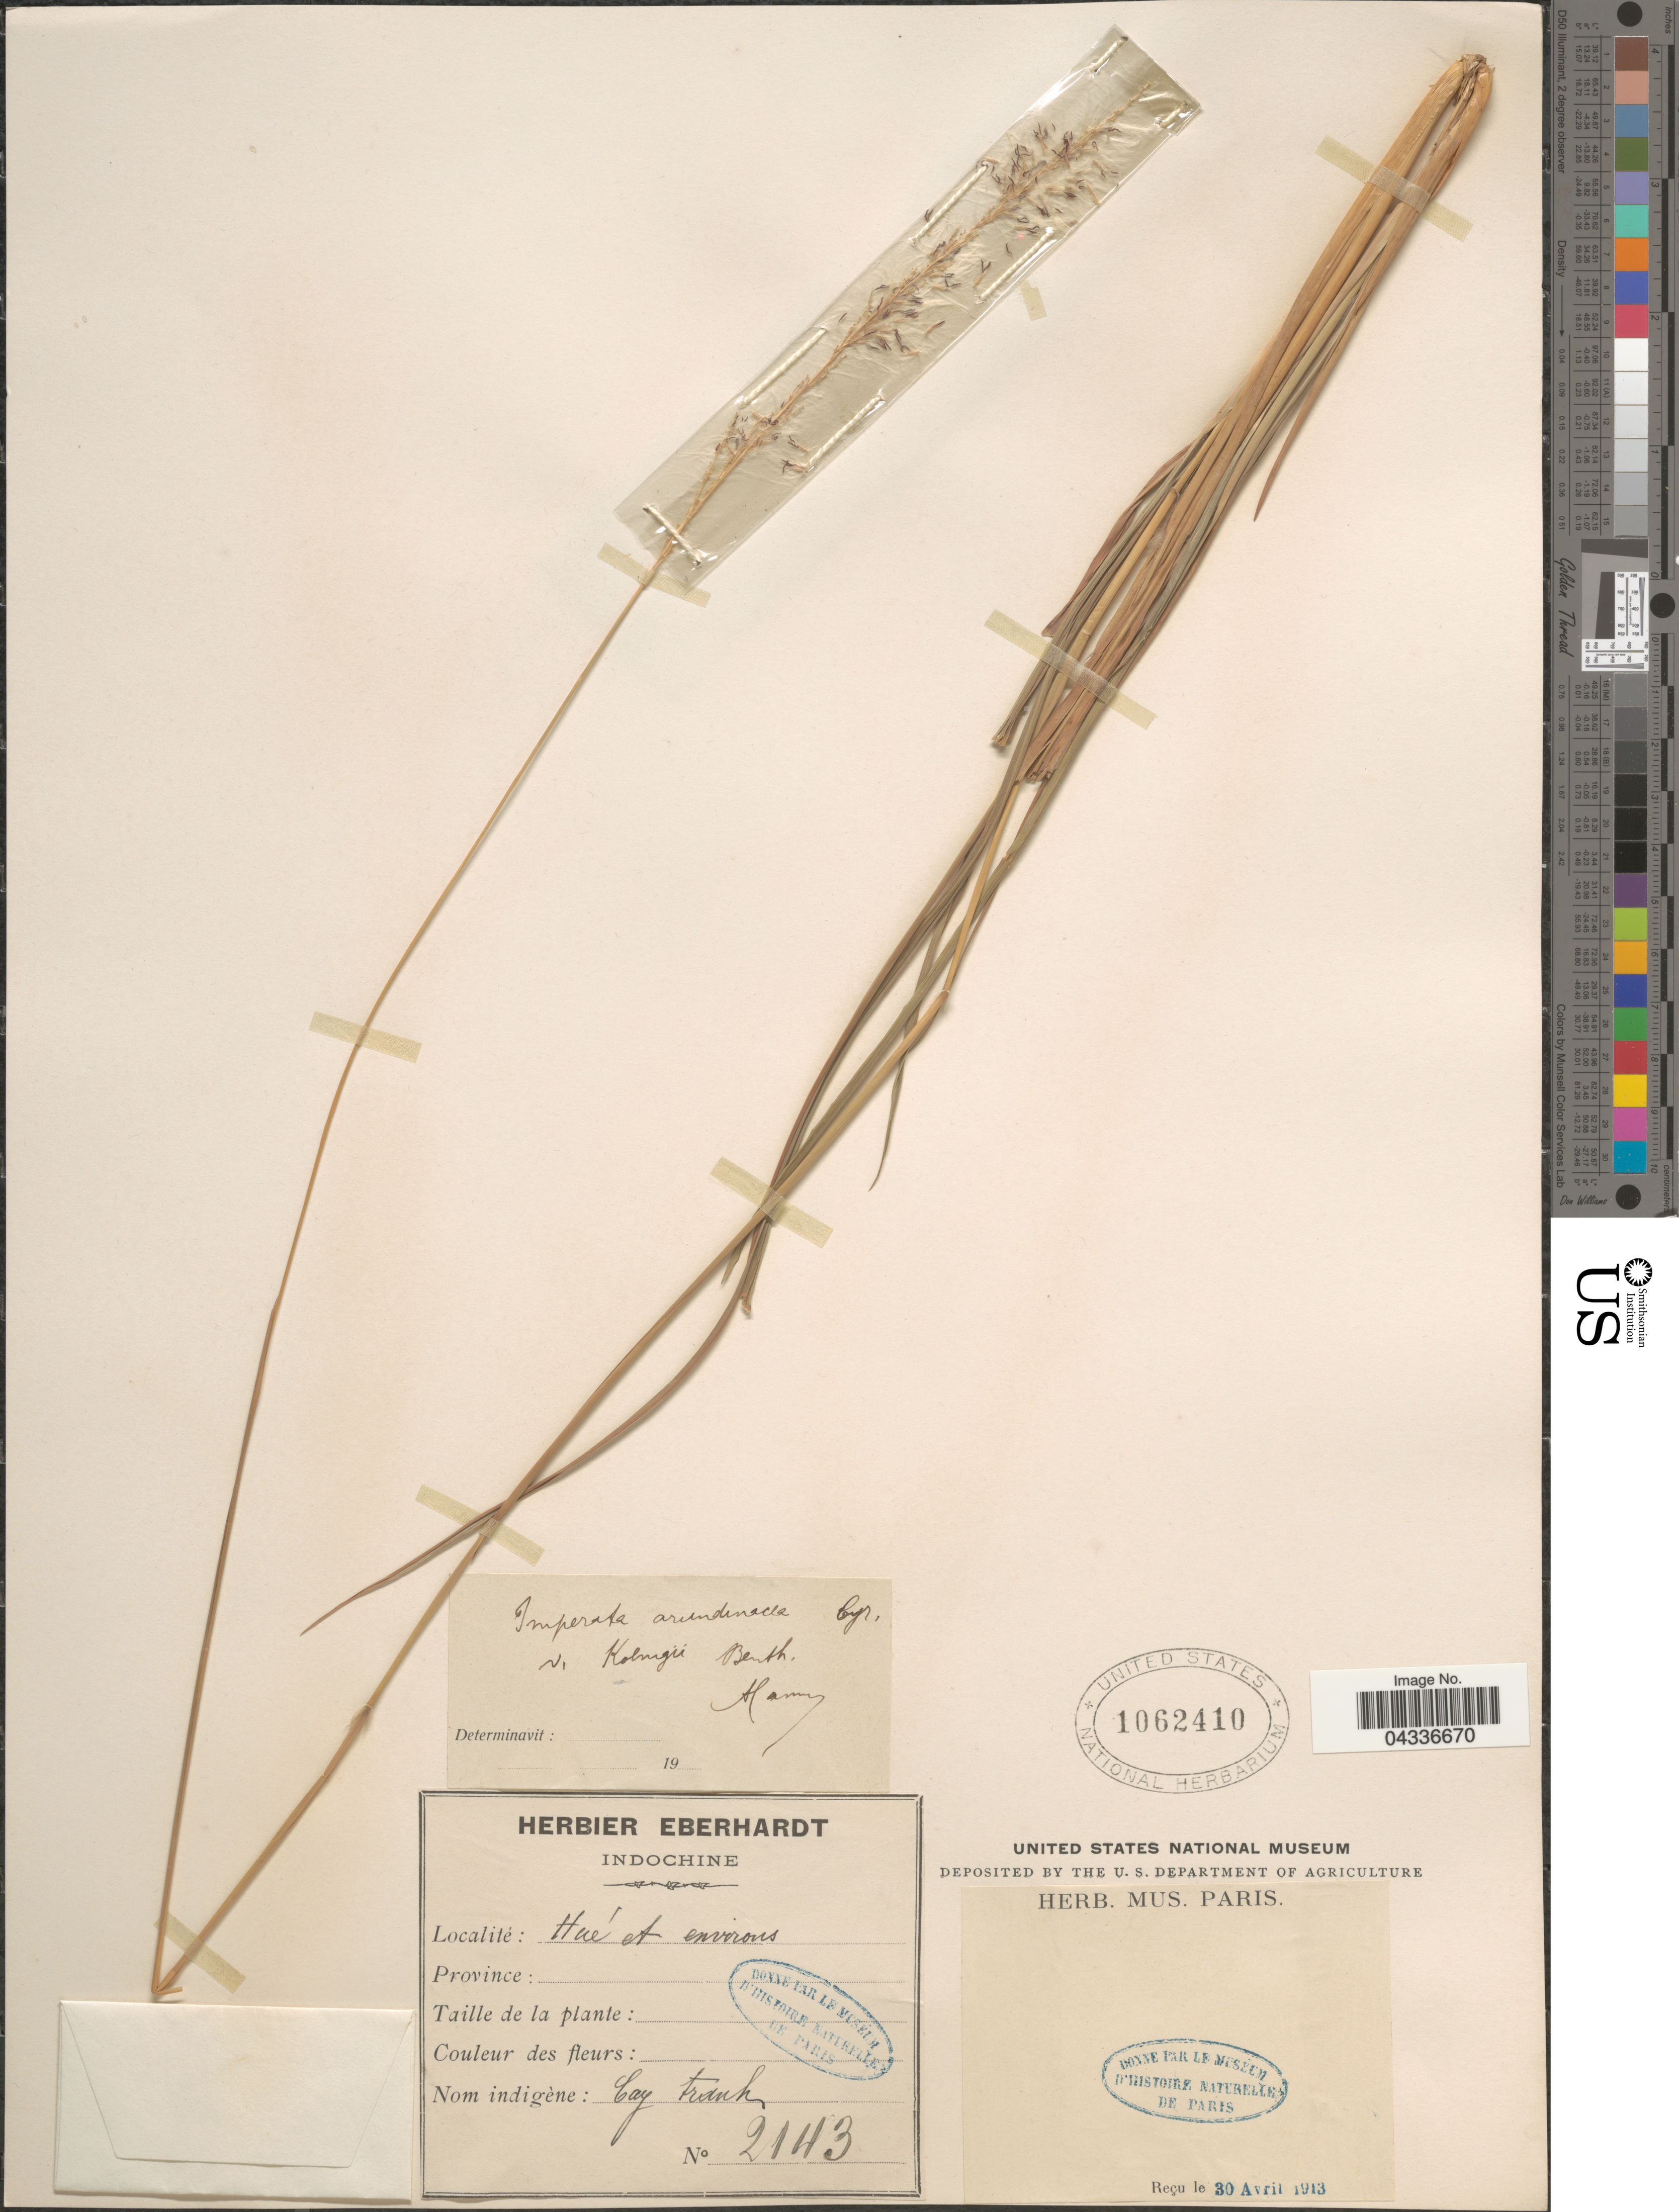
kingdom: Plantae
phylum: Tracheophyta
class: Liliopsida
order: Poales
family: Poaceae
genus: Imperata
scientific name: Imperata cylindrica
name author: (L.) P. Beauv.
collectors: ex herb. Eberhardt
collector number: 2143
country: Vietnam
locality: Hué et environs.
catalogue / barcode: US 1062410